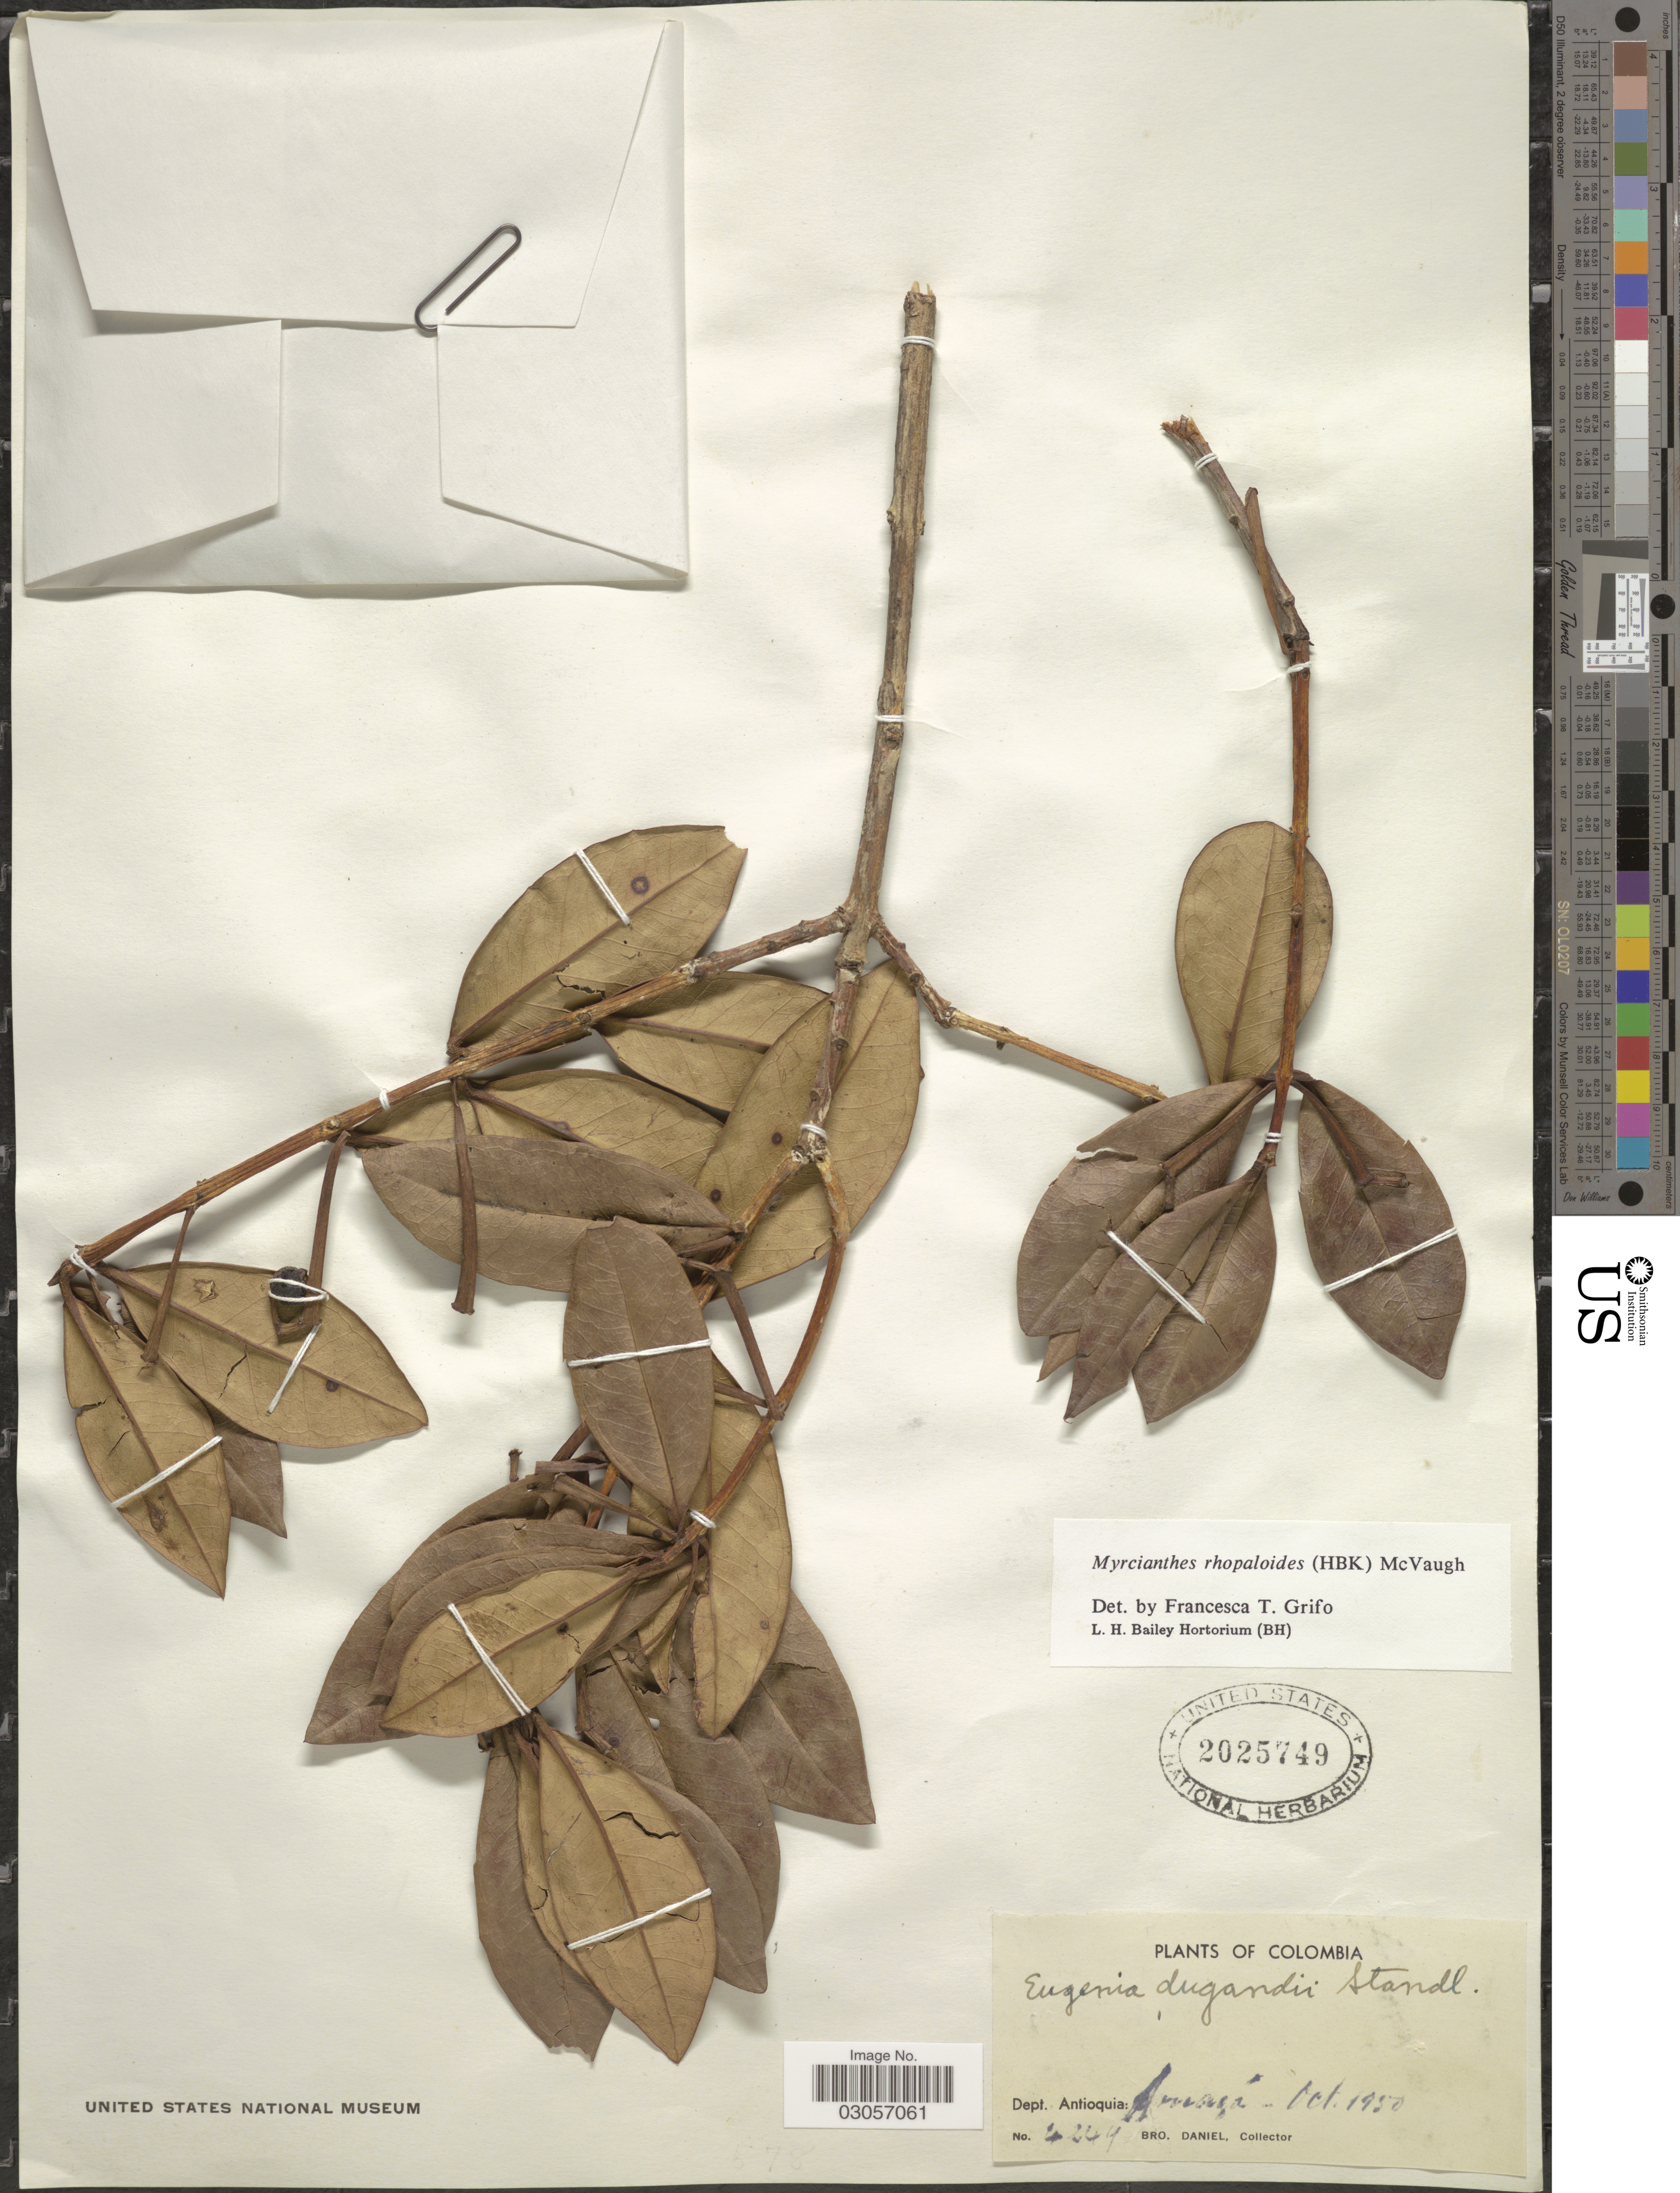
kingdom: Plantae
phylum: Tracheophyta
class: Magnoliopsida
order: Myrtales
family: Myrtaceae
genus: Myrcianthes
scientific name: Myrcianthes rhopaloides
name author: (Kunth) McVaugh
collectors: Bro. Daniel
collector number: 4244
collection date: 1950-10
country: Colombia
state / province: Antioquia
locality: Dept. Antioquia: Amaga.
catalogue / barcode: US 2025749